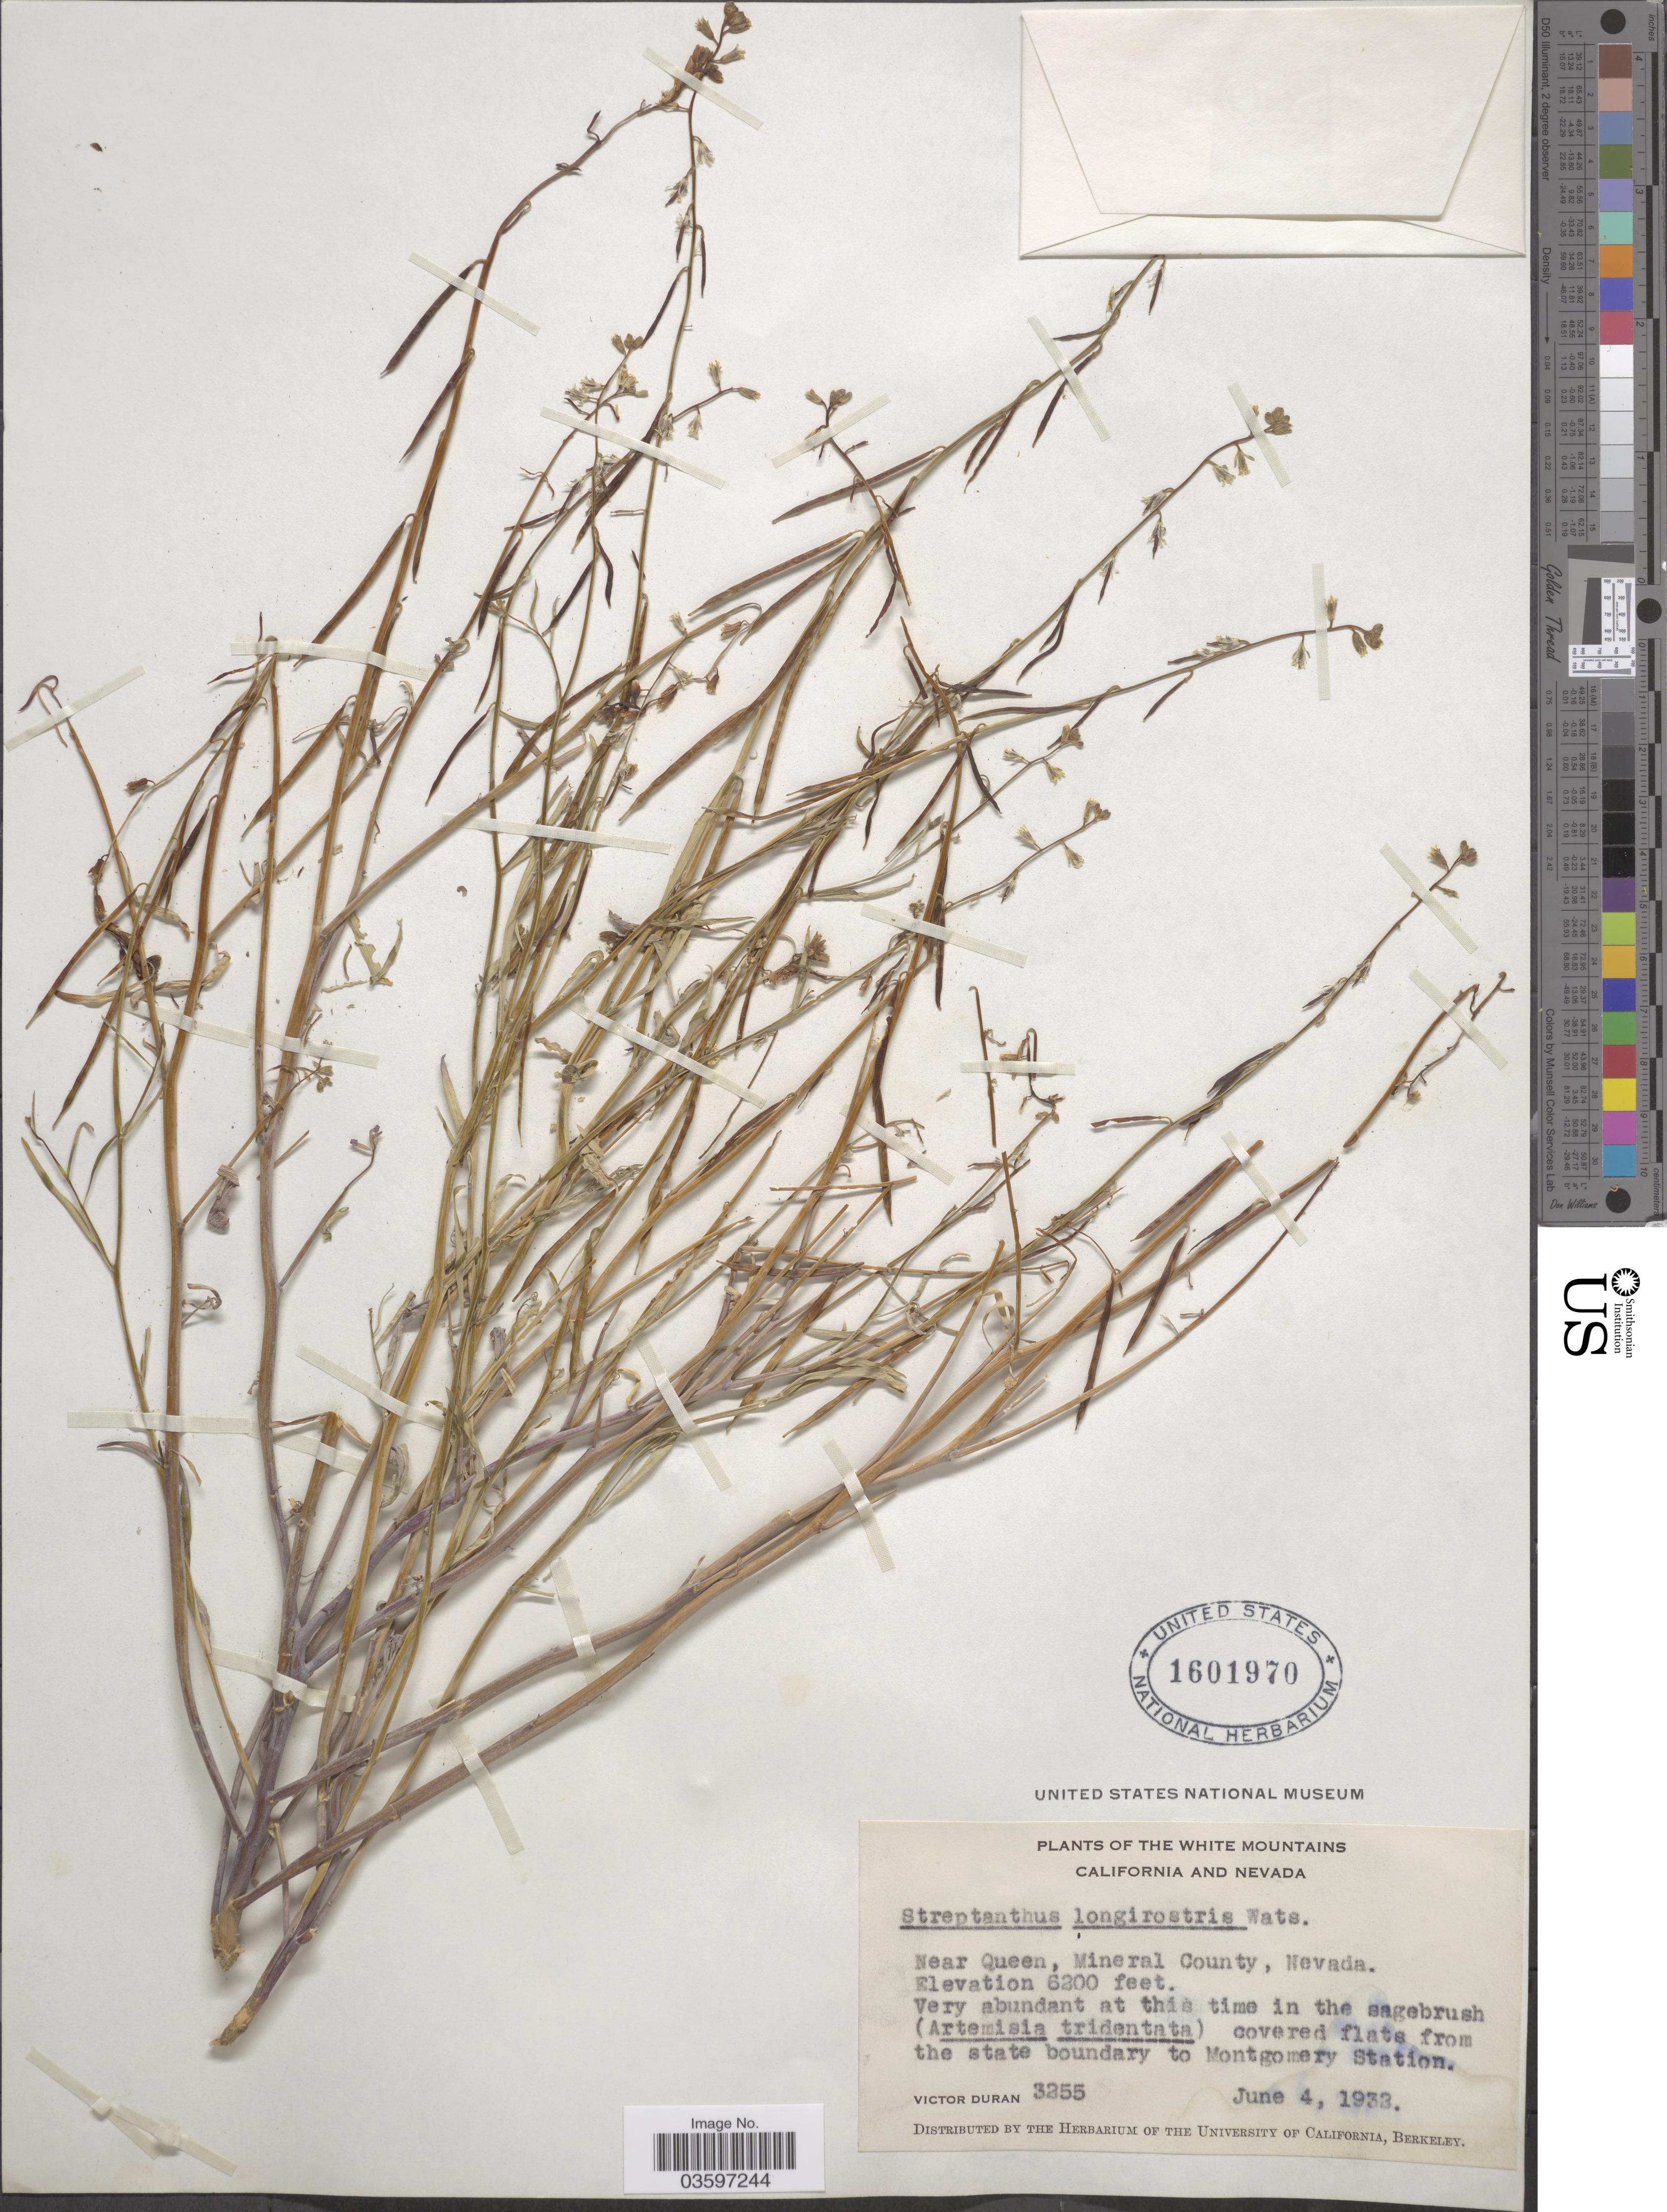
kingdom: Plantae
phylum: Tracheophyta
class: Magnoliopsida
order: Brassicales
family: Brassicaceae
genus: Streptanthella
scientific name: Streptanthella longirostris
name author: (S. Watson) Rydb.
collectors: V. Duran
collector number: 3255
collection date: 1933-06-04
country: United States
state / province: Nevada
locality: The White Mountains. Near Queen, Mineral County.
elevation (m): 1890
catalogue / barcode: US 1601970